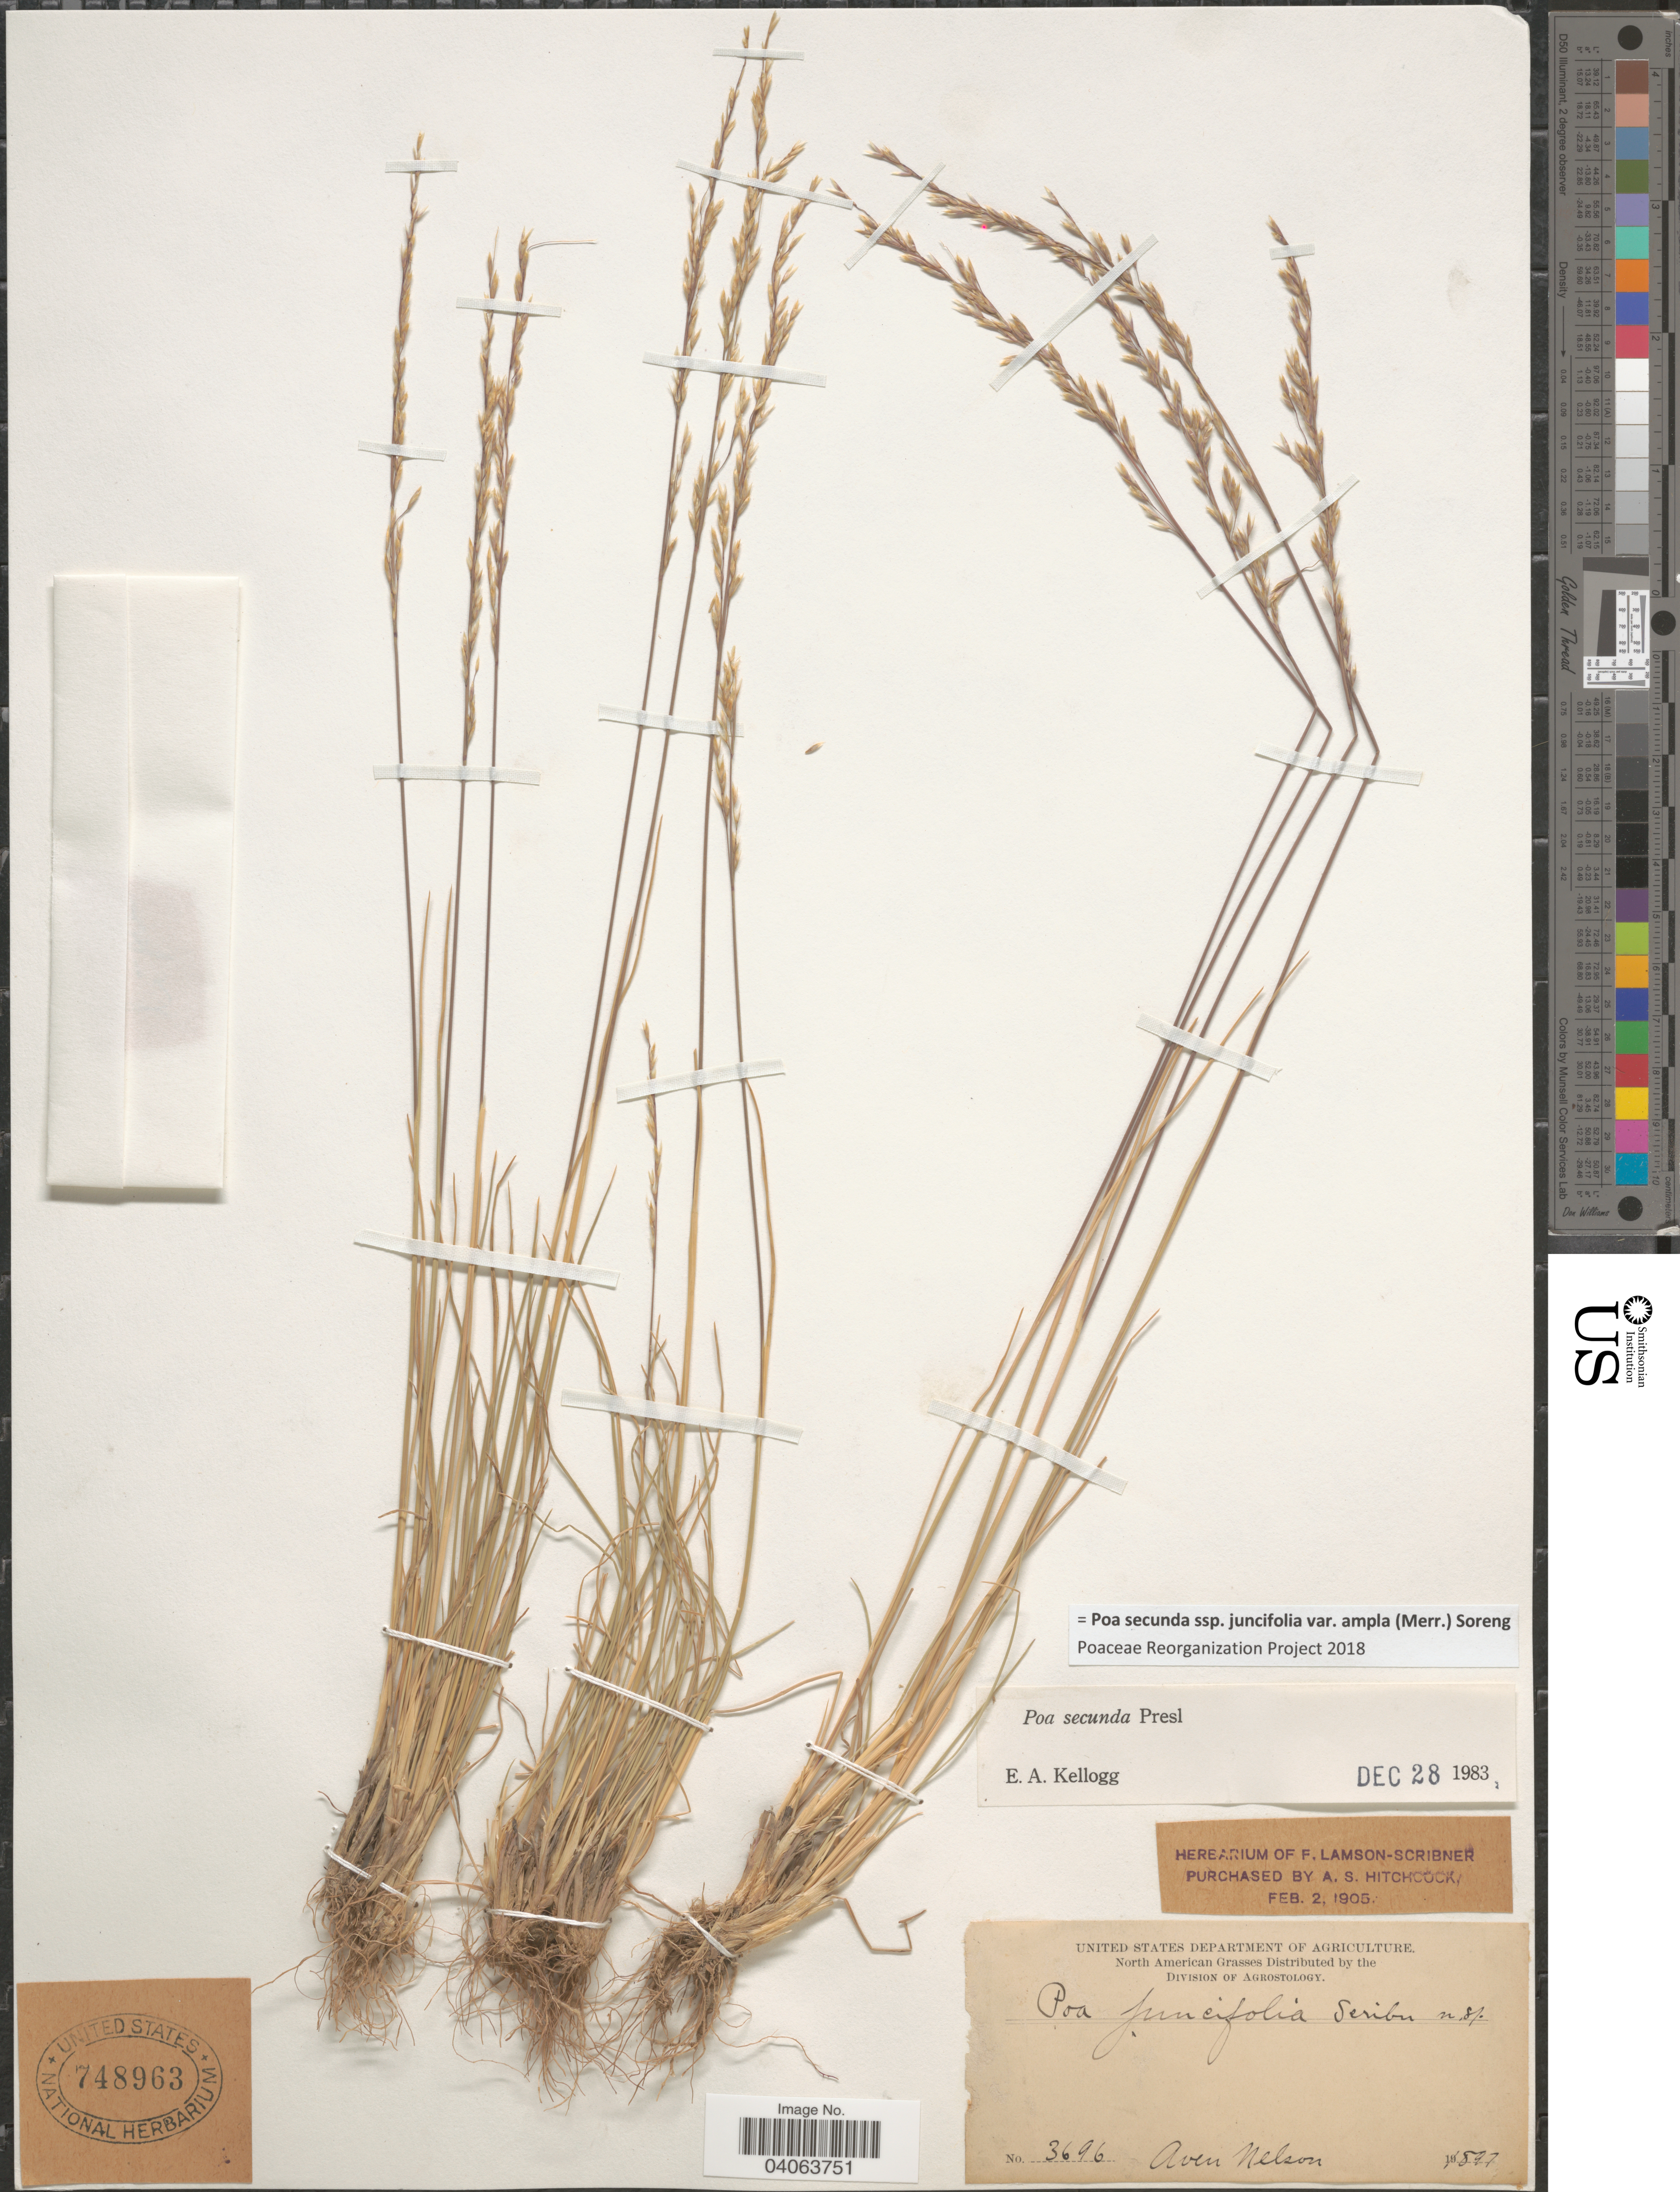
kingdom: Plantae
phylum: Tracheophyta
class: Liliopsida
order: Poales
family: Poaceae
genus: Poa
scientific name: Poa secunda subsp. juncifolia var. ampla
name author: (Merr.) Soreng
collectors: A. Nelson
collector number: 3696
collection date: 1897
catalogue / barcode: US 748963